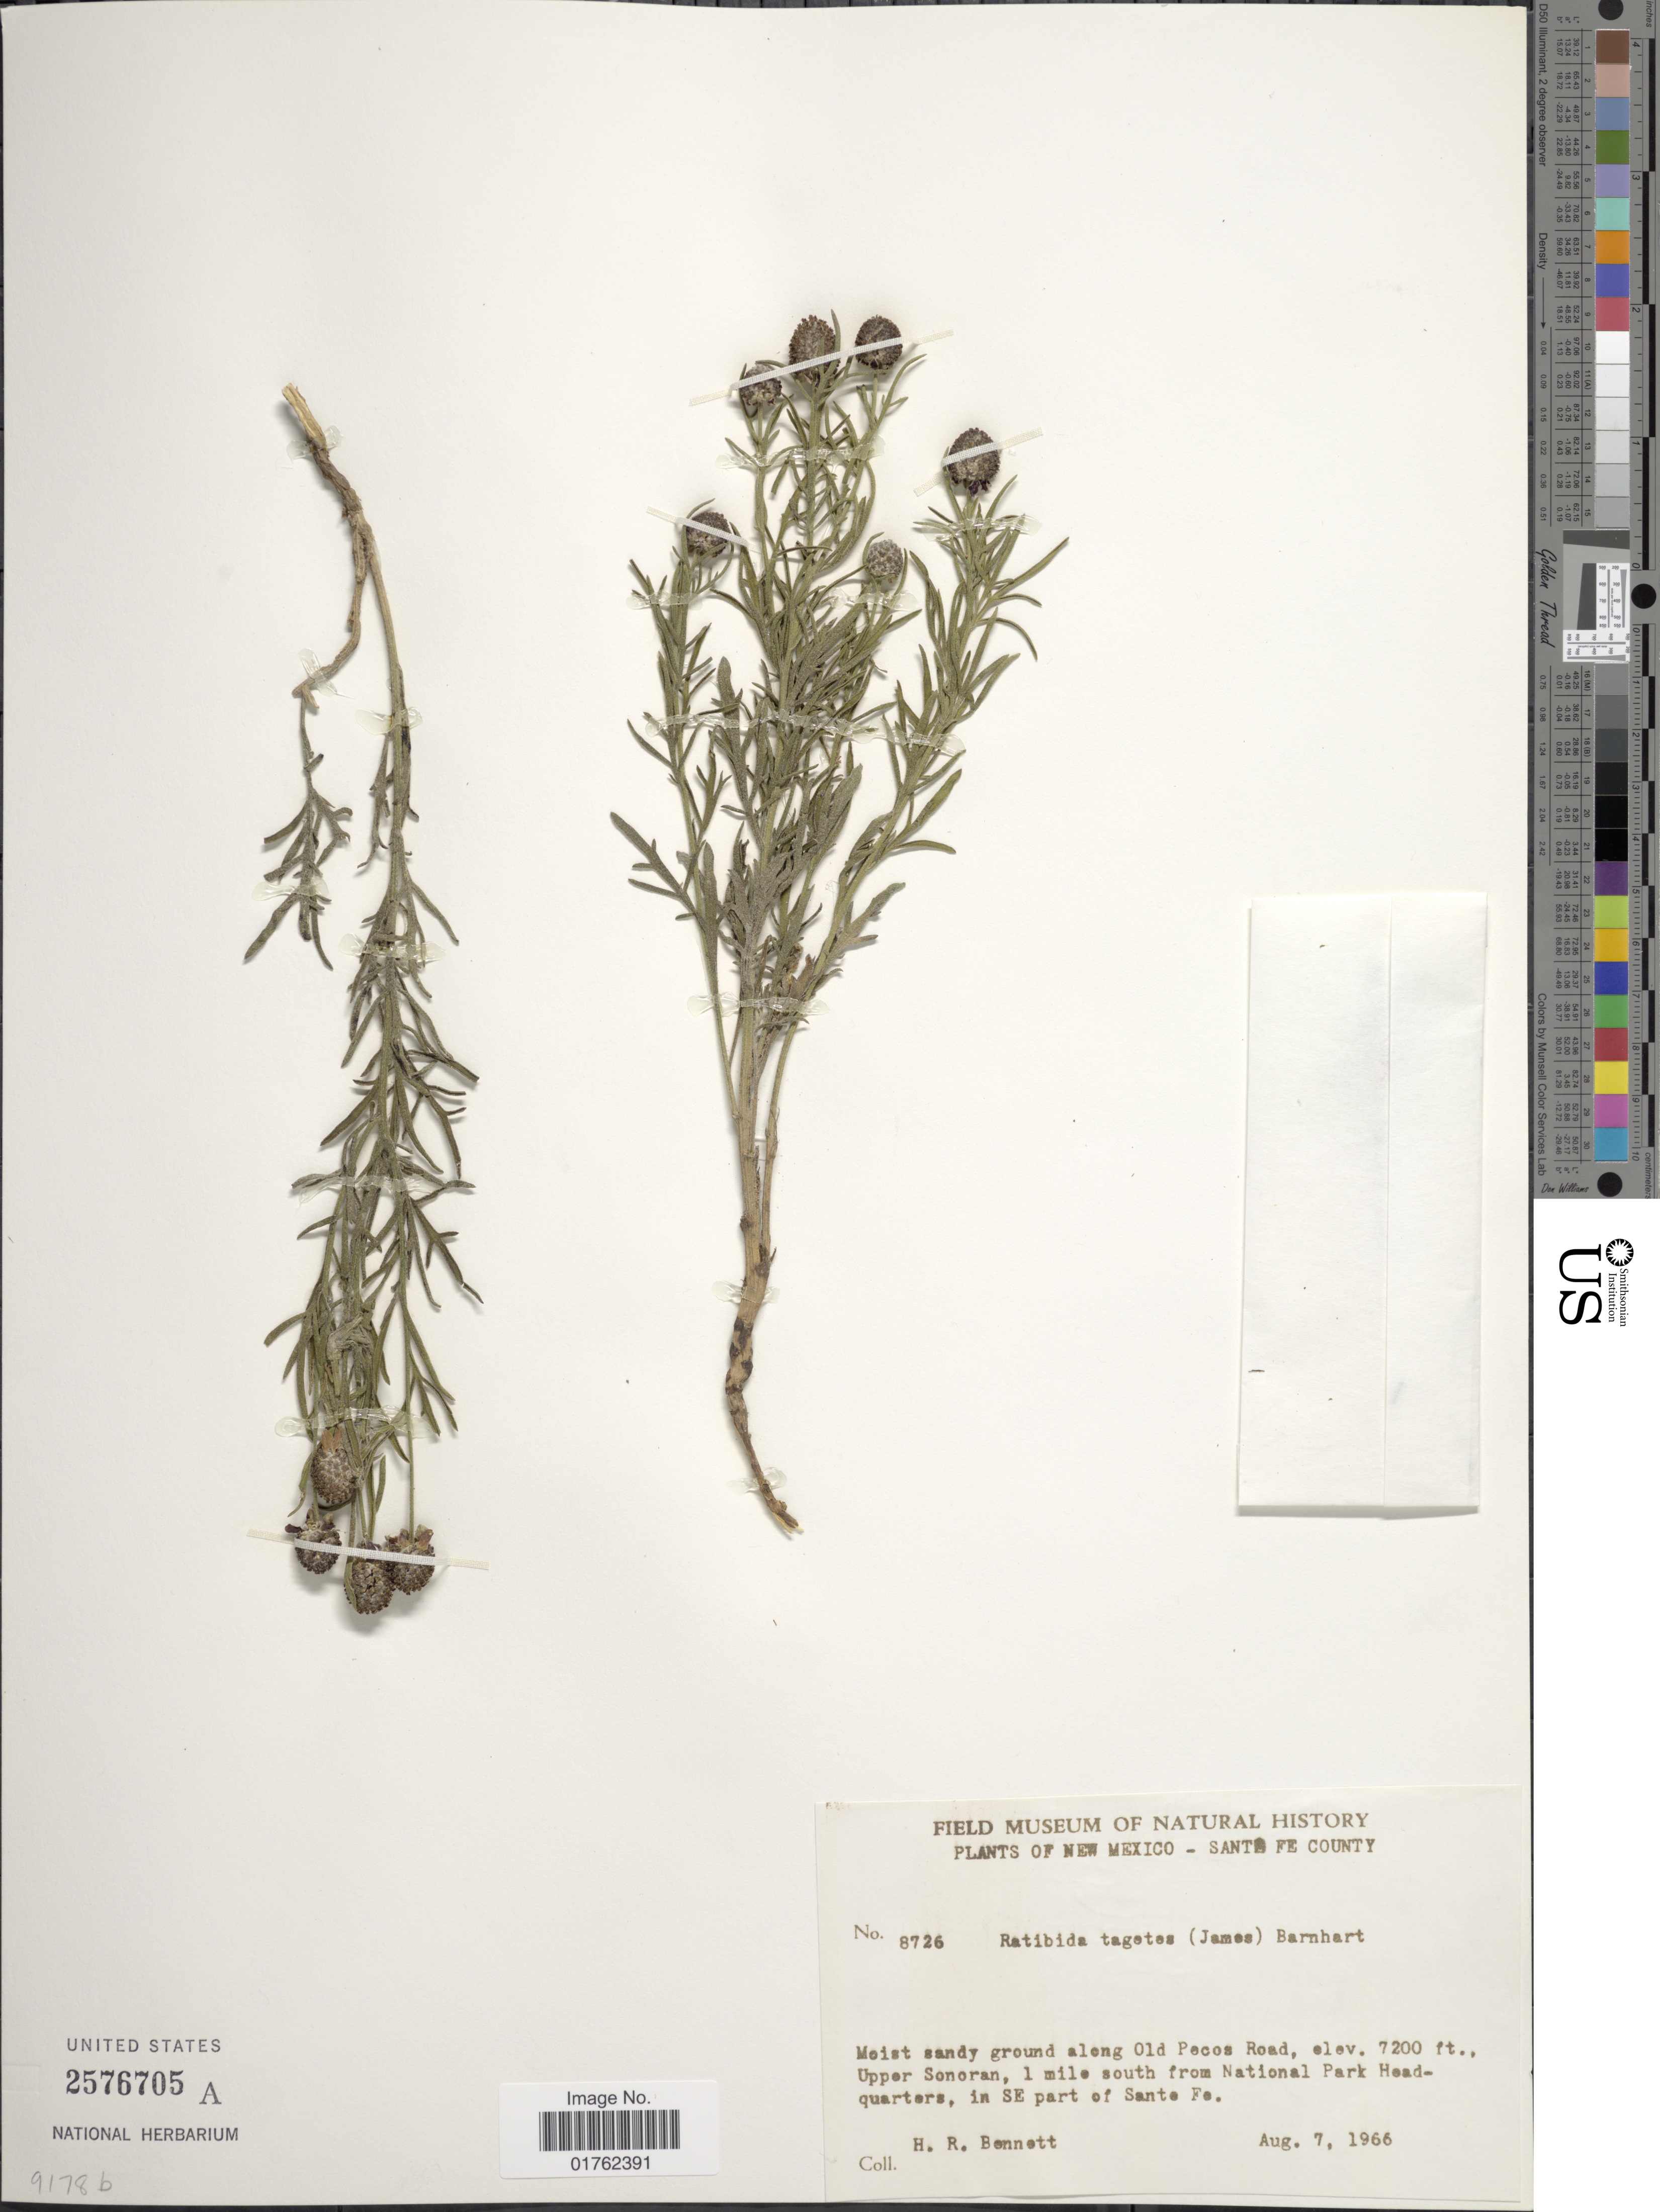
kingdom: Plantae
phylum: Tracheophyta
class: Magnoliopsida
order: Asterales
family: Asteraceae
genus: Ratibida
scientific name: Ratibida tagetes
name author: (James) Barnhart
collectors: H. R. Bennett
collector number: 8726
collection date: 1966-08-07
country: United States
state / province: New Mexico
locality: Santa Fe County. Along Old Pocos Road. Upper Sonoran, 1 mile south from Nationalpark Headquarters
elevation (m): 2195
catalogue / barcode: US 2576705A